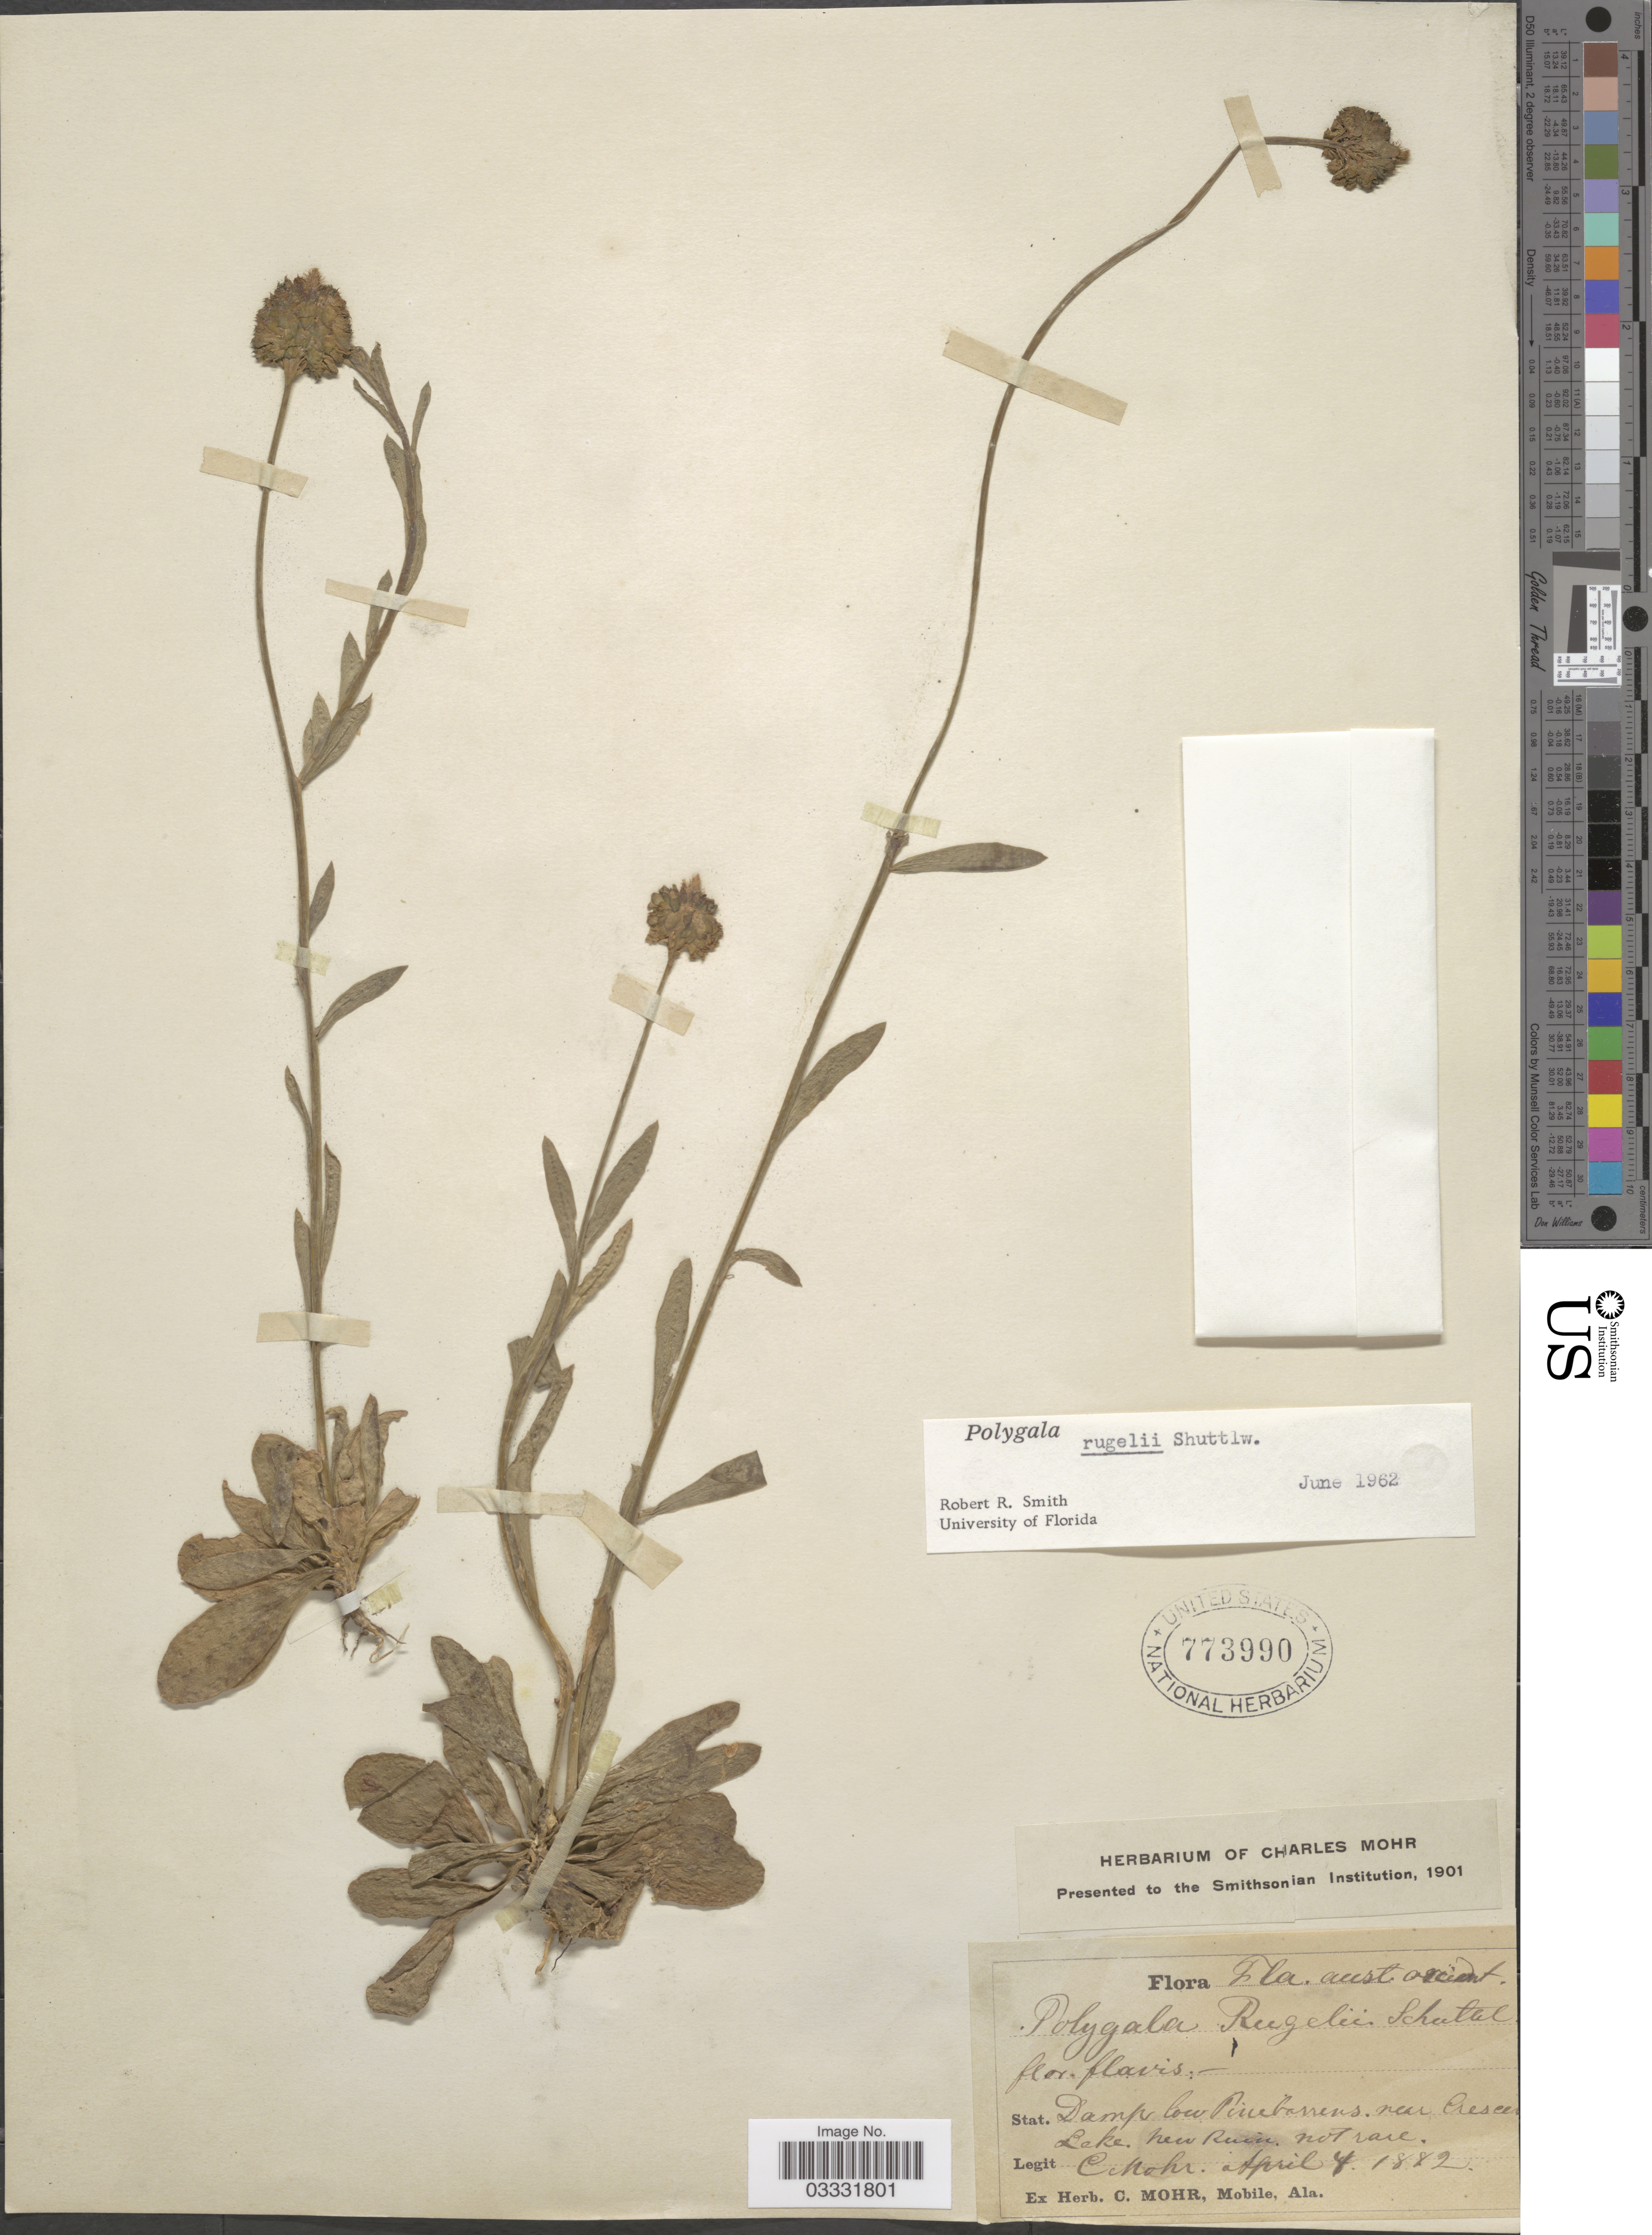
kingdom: Plantae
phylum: Tracheophyta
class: Magnoliopsida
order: Fabales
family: Polygalaceae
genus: Polygala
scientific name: Polygala rugelii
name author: Shuttlew. ex Chapm.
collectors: Mohr, C. T. (herbarium)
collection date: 1882-04-04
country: United States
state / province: Florida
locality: Fla. aust orrent. Stat. Damp low Pinebarrens. Near Crecent Lake. New River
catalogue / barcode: US 773990